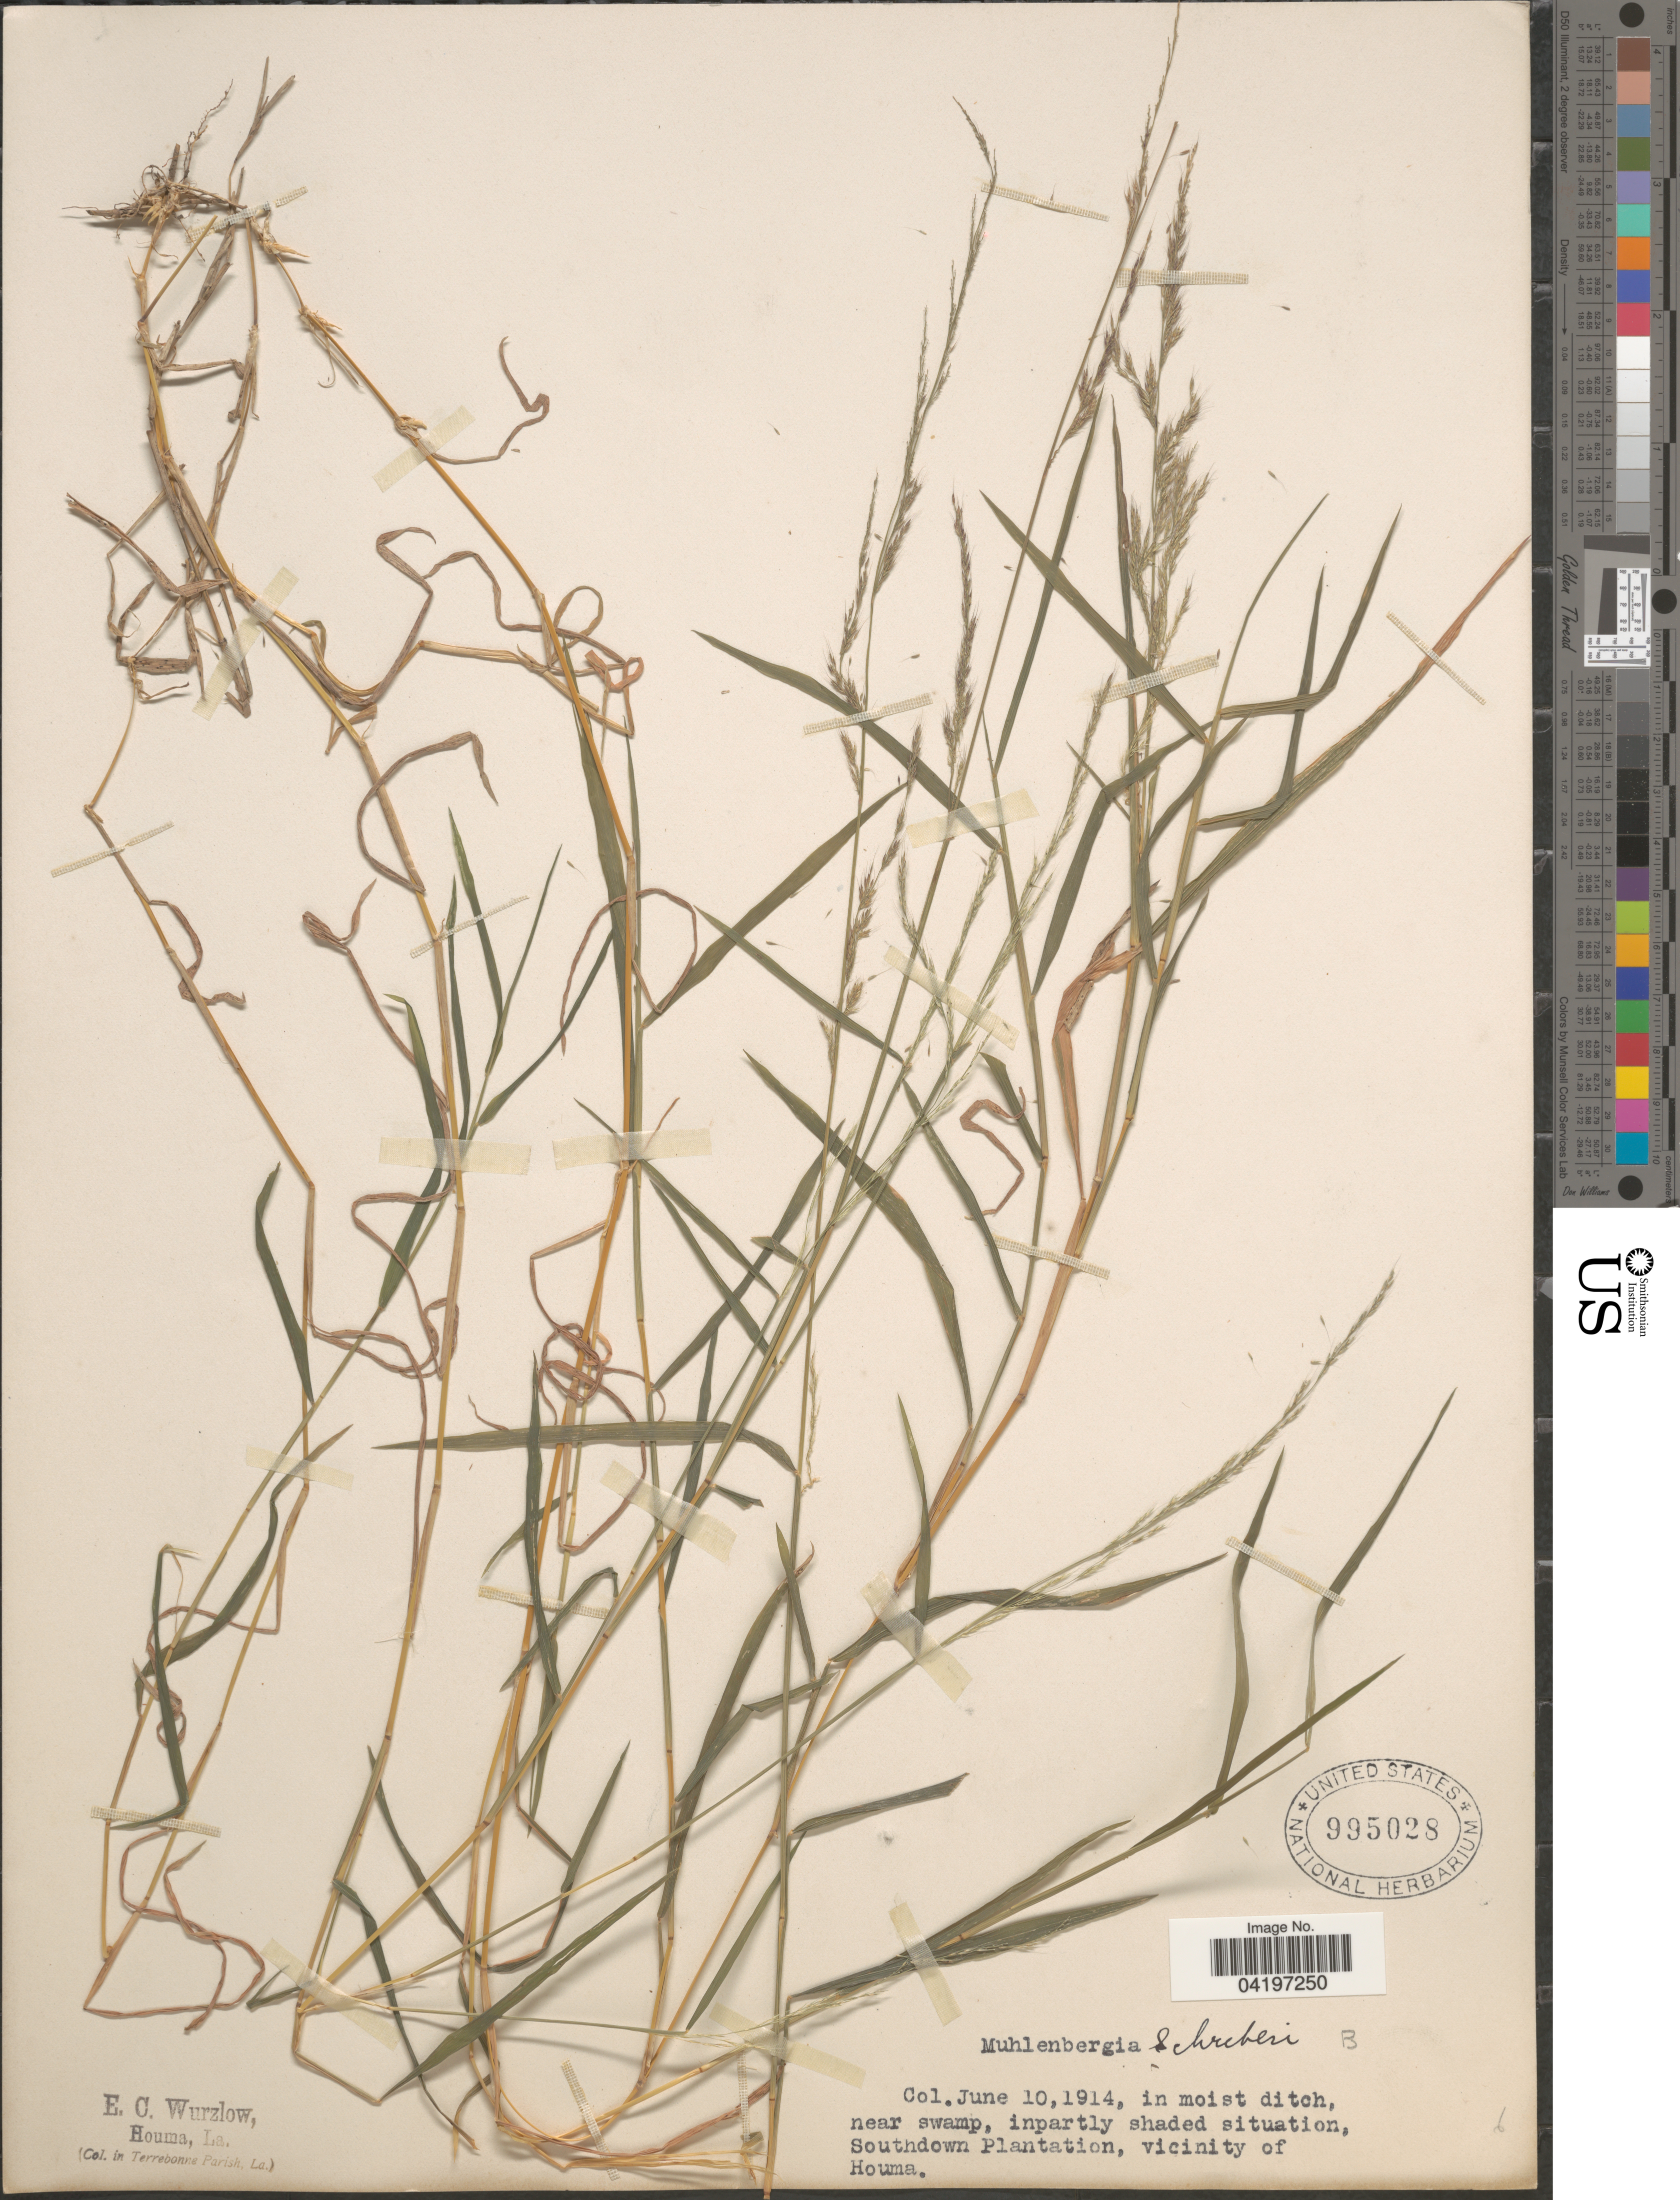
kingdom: Plantae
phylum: Tracheophyta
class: Liliopsida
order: Poales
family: Poaceae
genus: Muhlenbergia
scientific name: Muhlenbergia schreberi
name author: J.F. Gmel.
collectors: E. Wurzlow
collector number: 6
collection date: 1914-06-10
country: United States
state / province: Louisiana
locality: Southdown Plantation, vicinity of Houma. In Terrebonne Parish.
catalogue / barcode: US 995028